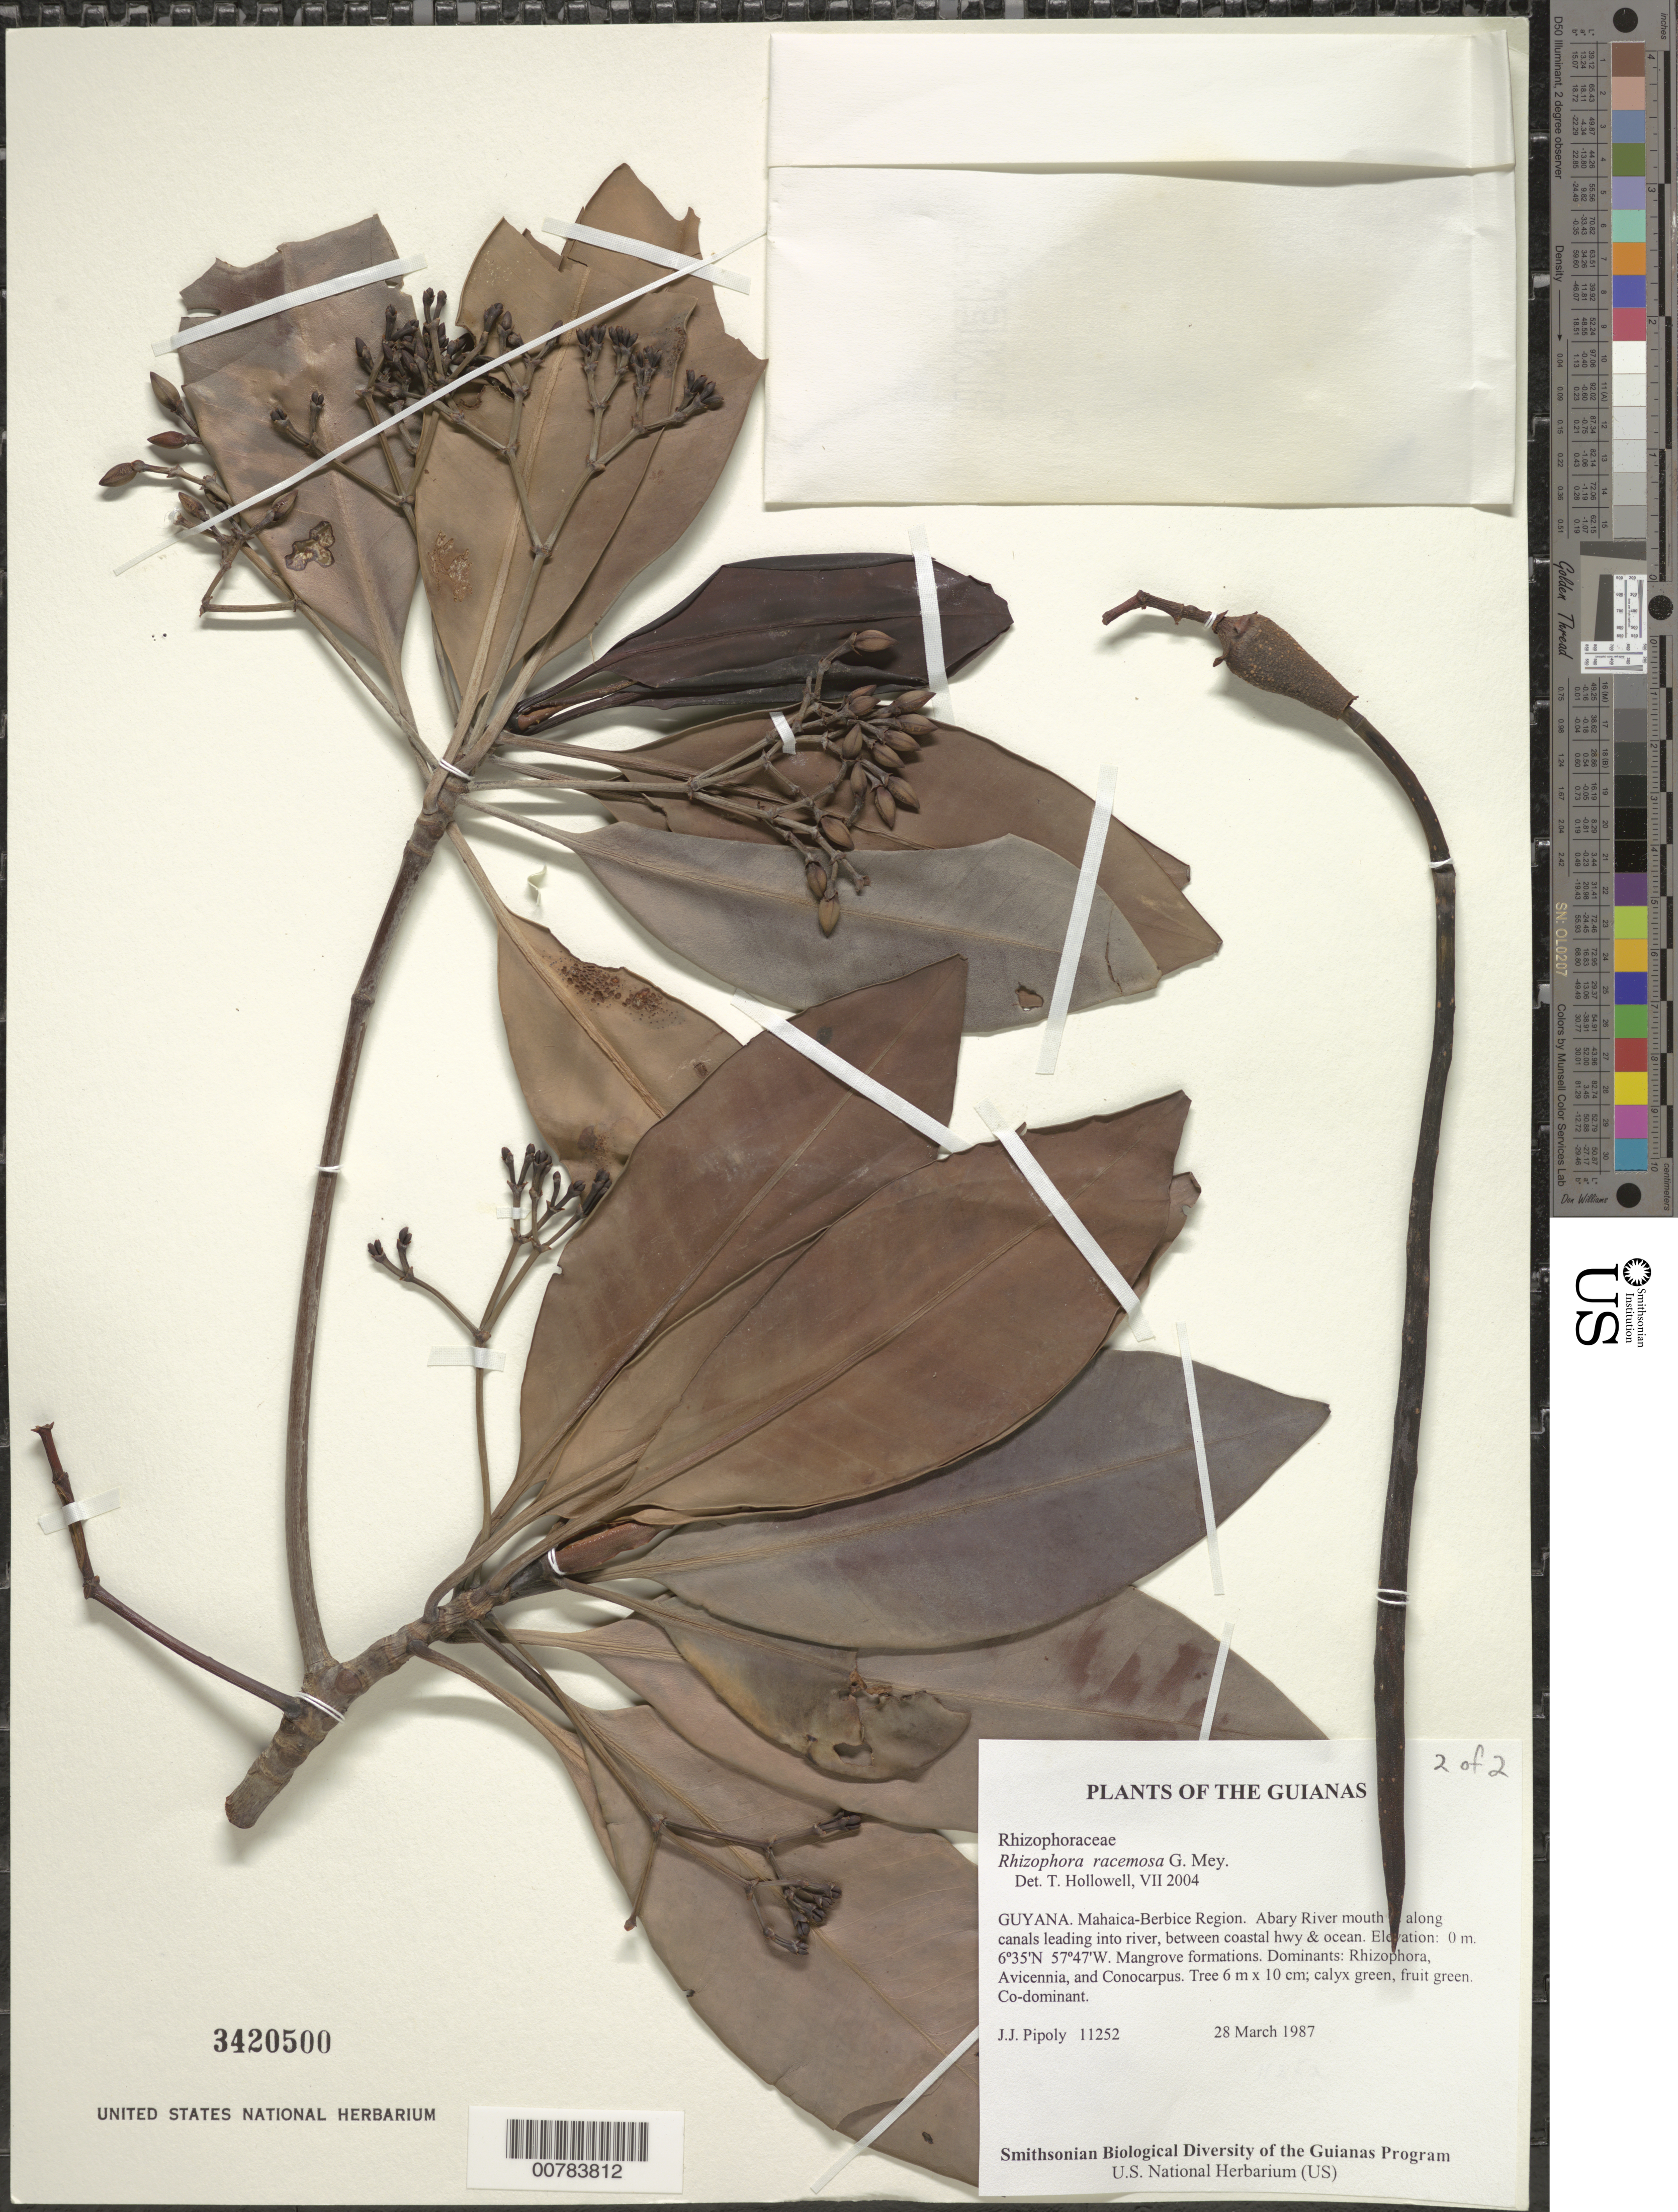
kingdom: Plantae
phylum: Tracheophyta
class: Magnoliopsida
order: Malpighiales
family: Rhizophoraceae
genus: Rhizophora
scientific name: Rhizophora racemosa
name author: G. Mey.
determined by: Hollowell, T. H., (BOT), Smithsonian Institution - National Museum of Natural History (UNITED STATES)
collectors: J. J. Pipoly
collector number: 11252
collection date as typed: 28 March 1987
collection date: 1987-03-28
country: Guyana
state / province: Mahaica-Berbice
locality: Abary River mouth & along canals leading into river, between coastal hwy & ocean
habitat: Mangrove formations. Dominants: Rhizophora, Avicennia, and Conocarpus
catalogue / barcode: US 3420500